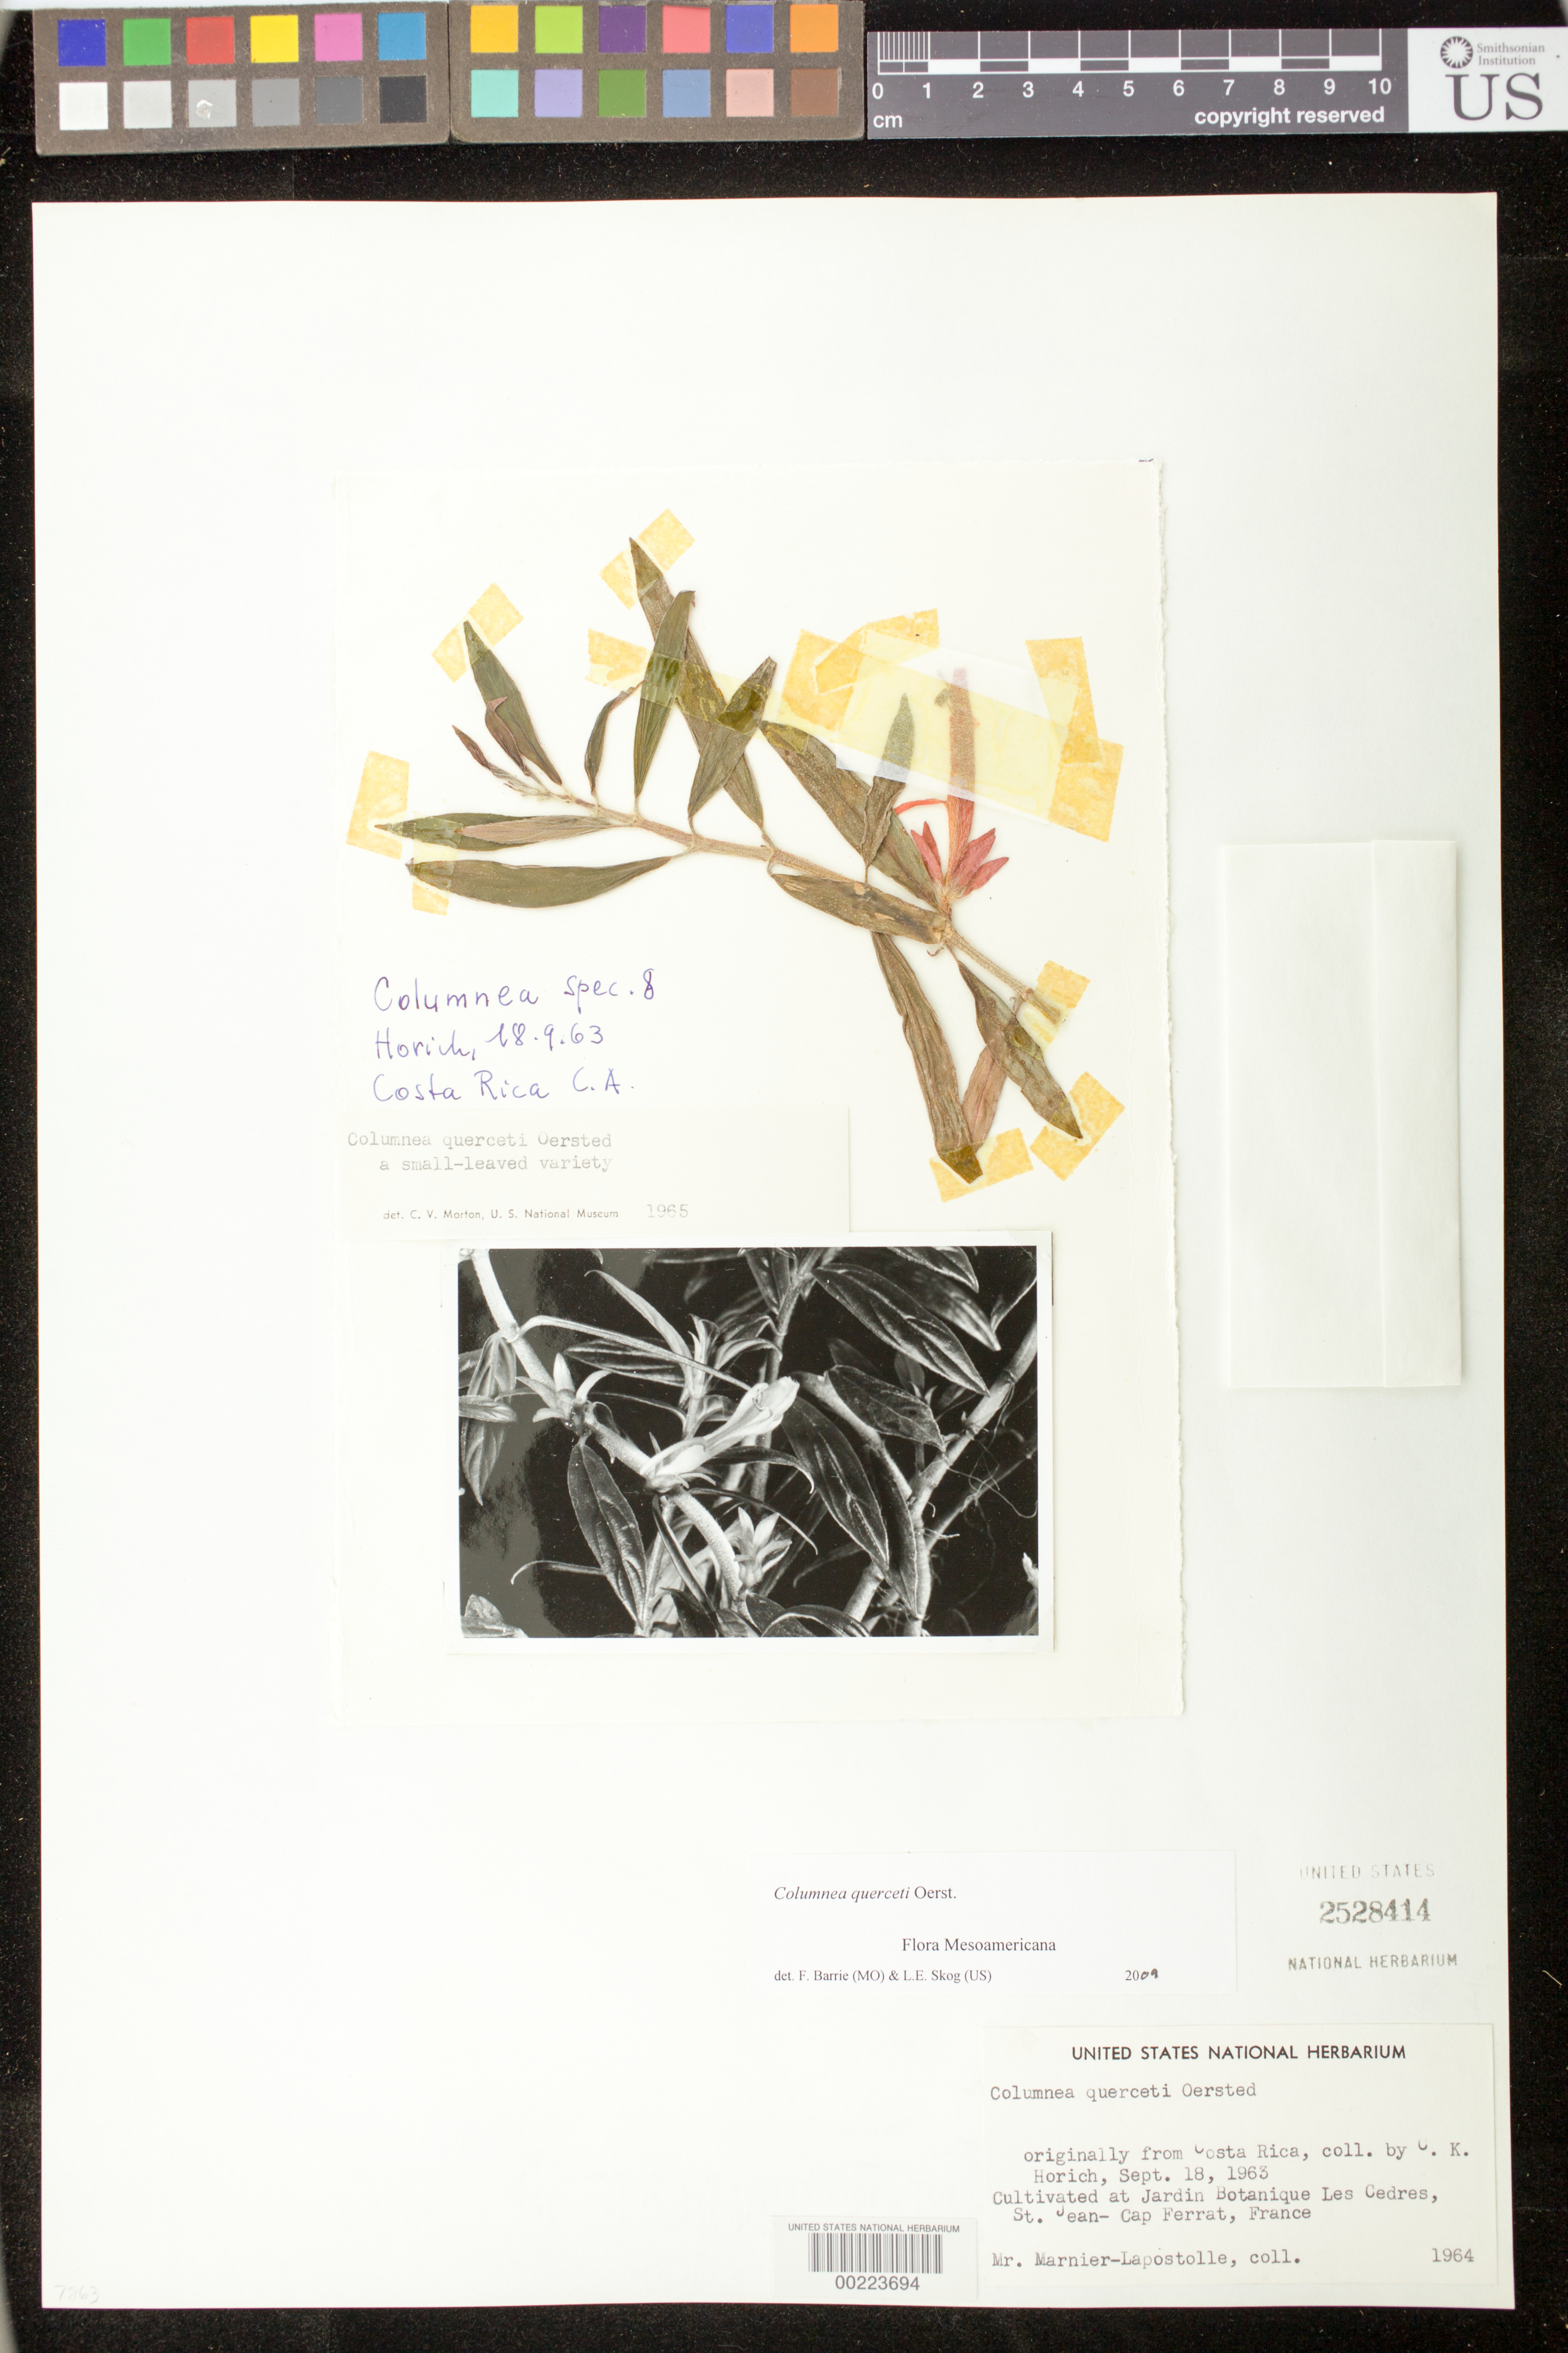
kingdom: Plantae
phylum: Tracheophyta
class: Magnoliopsida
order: Lamiales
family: Gesneriaceae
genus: Columnea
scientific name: Columnea querceti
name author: Oerst.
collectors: J. Marnier-Lapostolle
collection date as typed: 1964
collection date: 1964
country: Costa Rica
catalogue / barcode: US 2528414